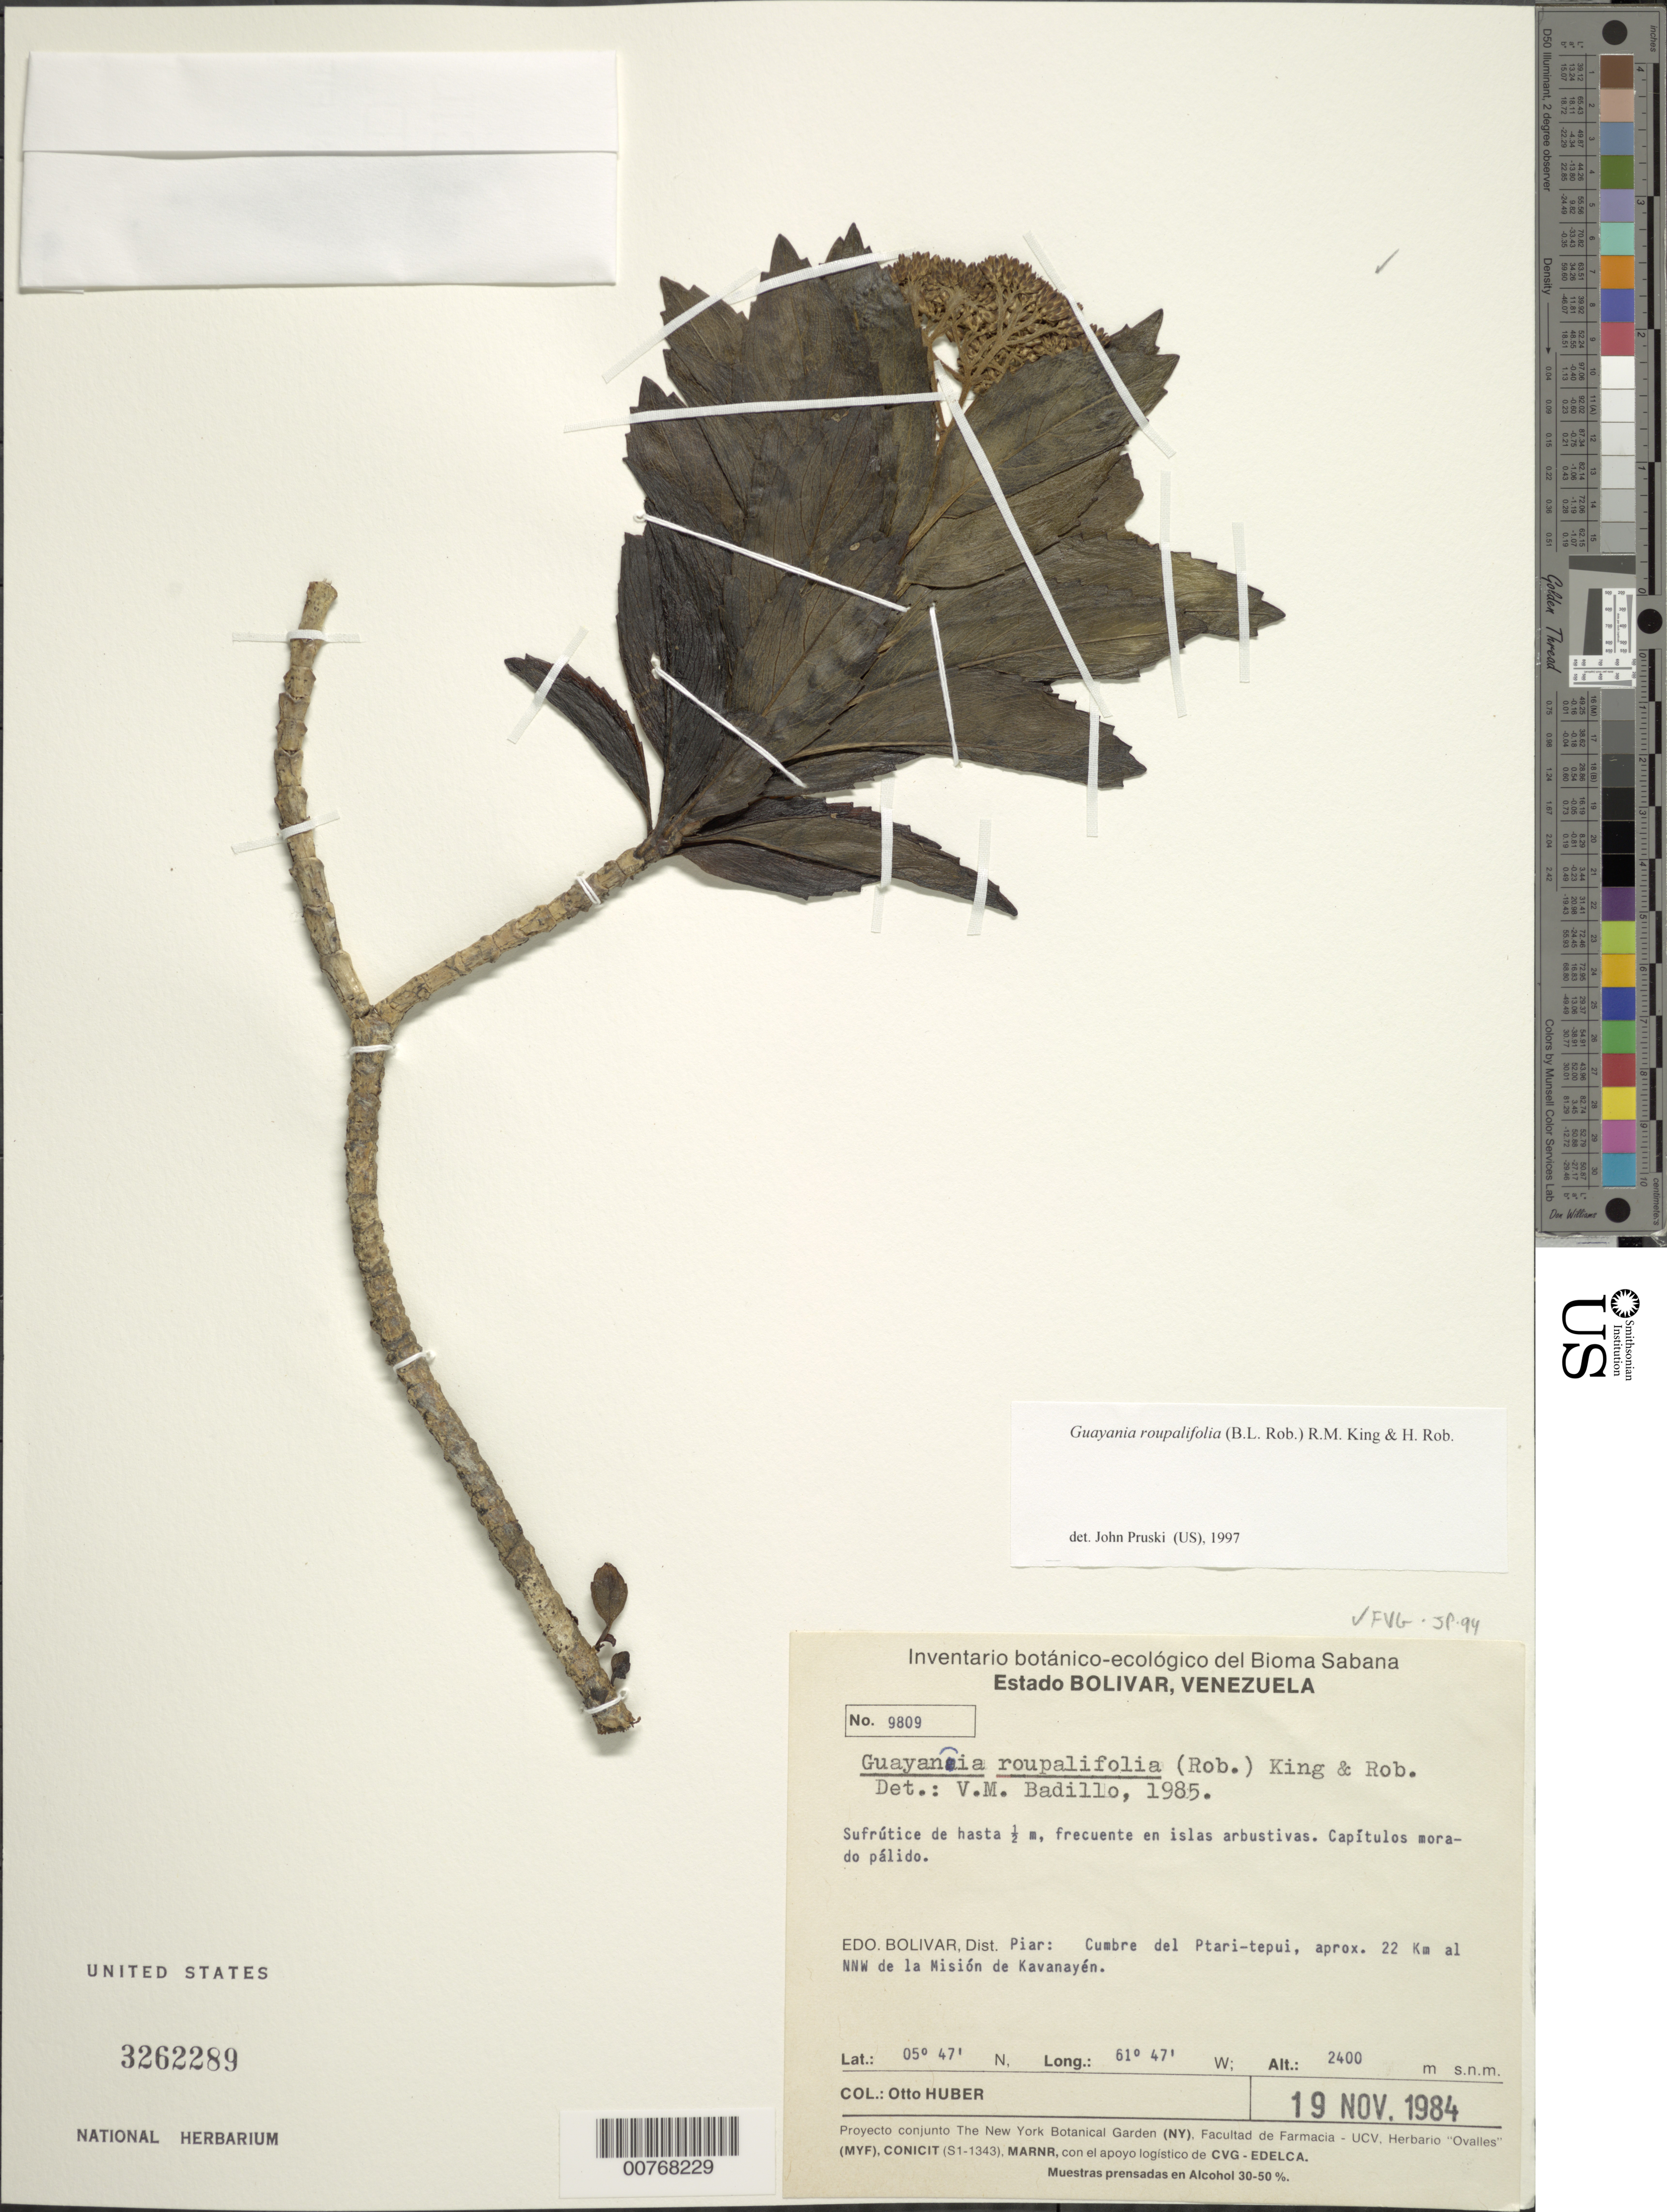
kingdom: Plantae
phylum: Tracheophyta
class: Magnoliopsida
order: Asterales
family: Asteraceae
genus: Guayania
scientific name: Guayania roupalifolia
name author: (B.L. Rob.) R.M. King & H. Rob.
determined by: Badillo, V. M.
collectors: O. Huber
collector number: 9809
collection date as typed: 19-Nov-84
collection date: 1984-11-19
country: Venezuela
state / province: Bolívar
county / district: Piar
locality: Ptari-tepuí, cumbre, aprox. 22 km NNW de la Misión de Kavanayén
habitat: Islas arbustivas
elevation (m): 2400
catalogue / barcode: US 3262289